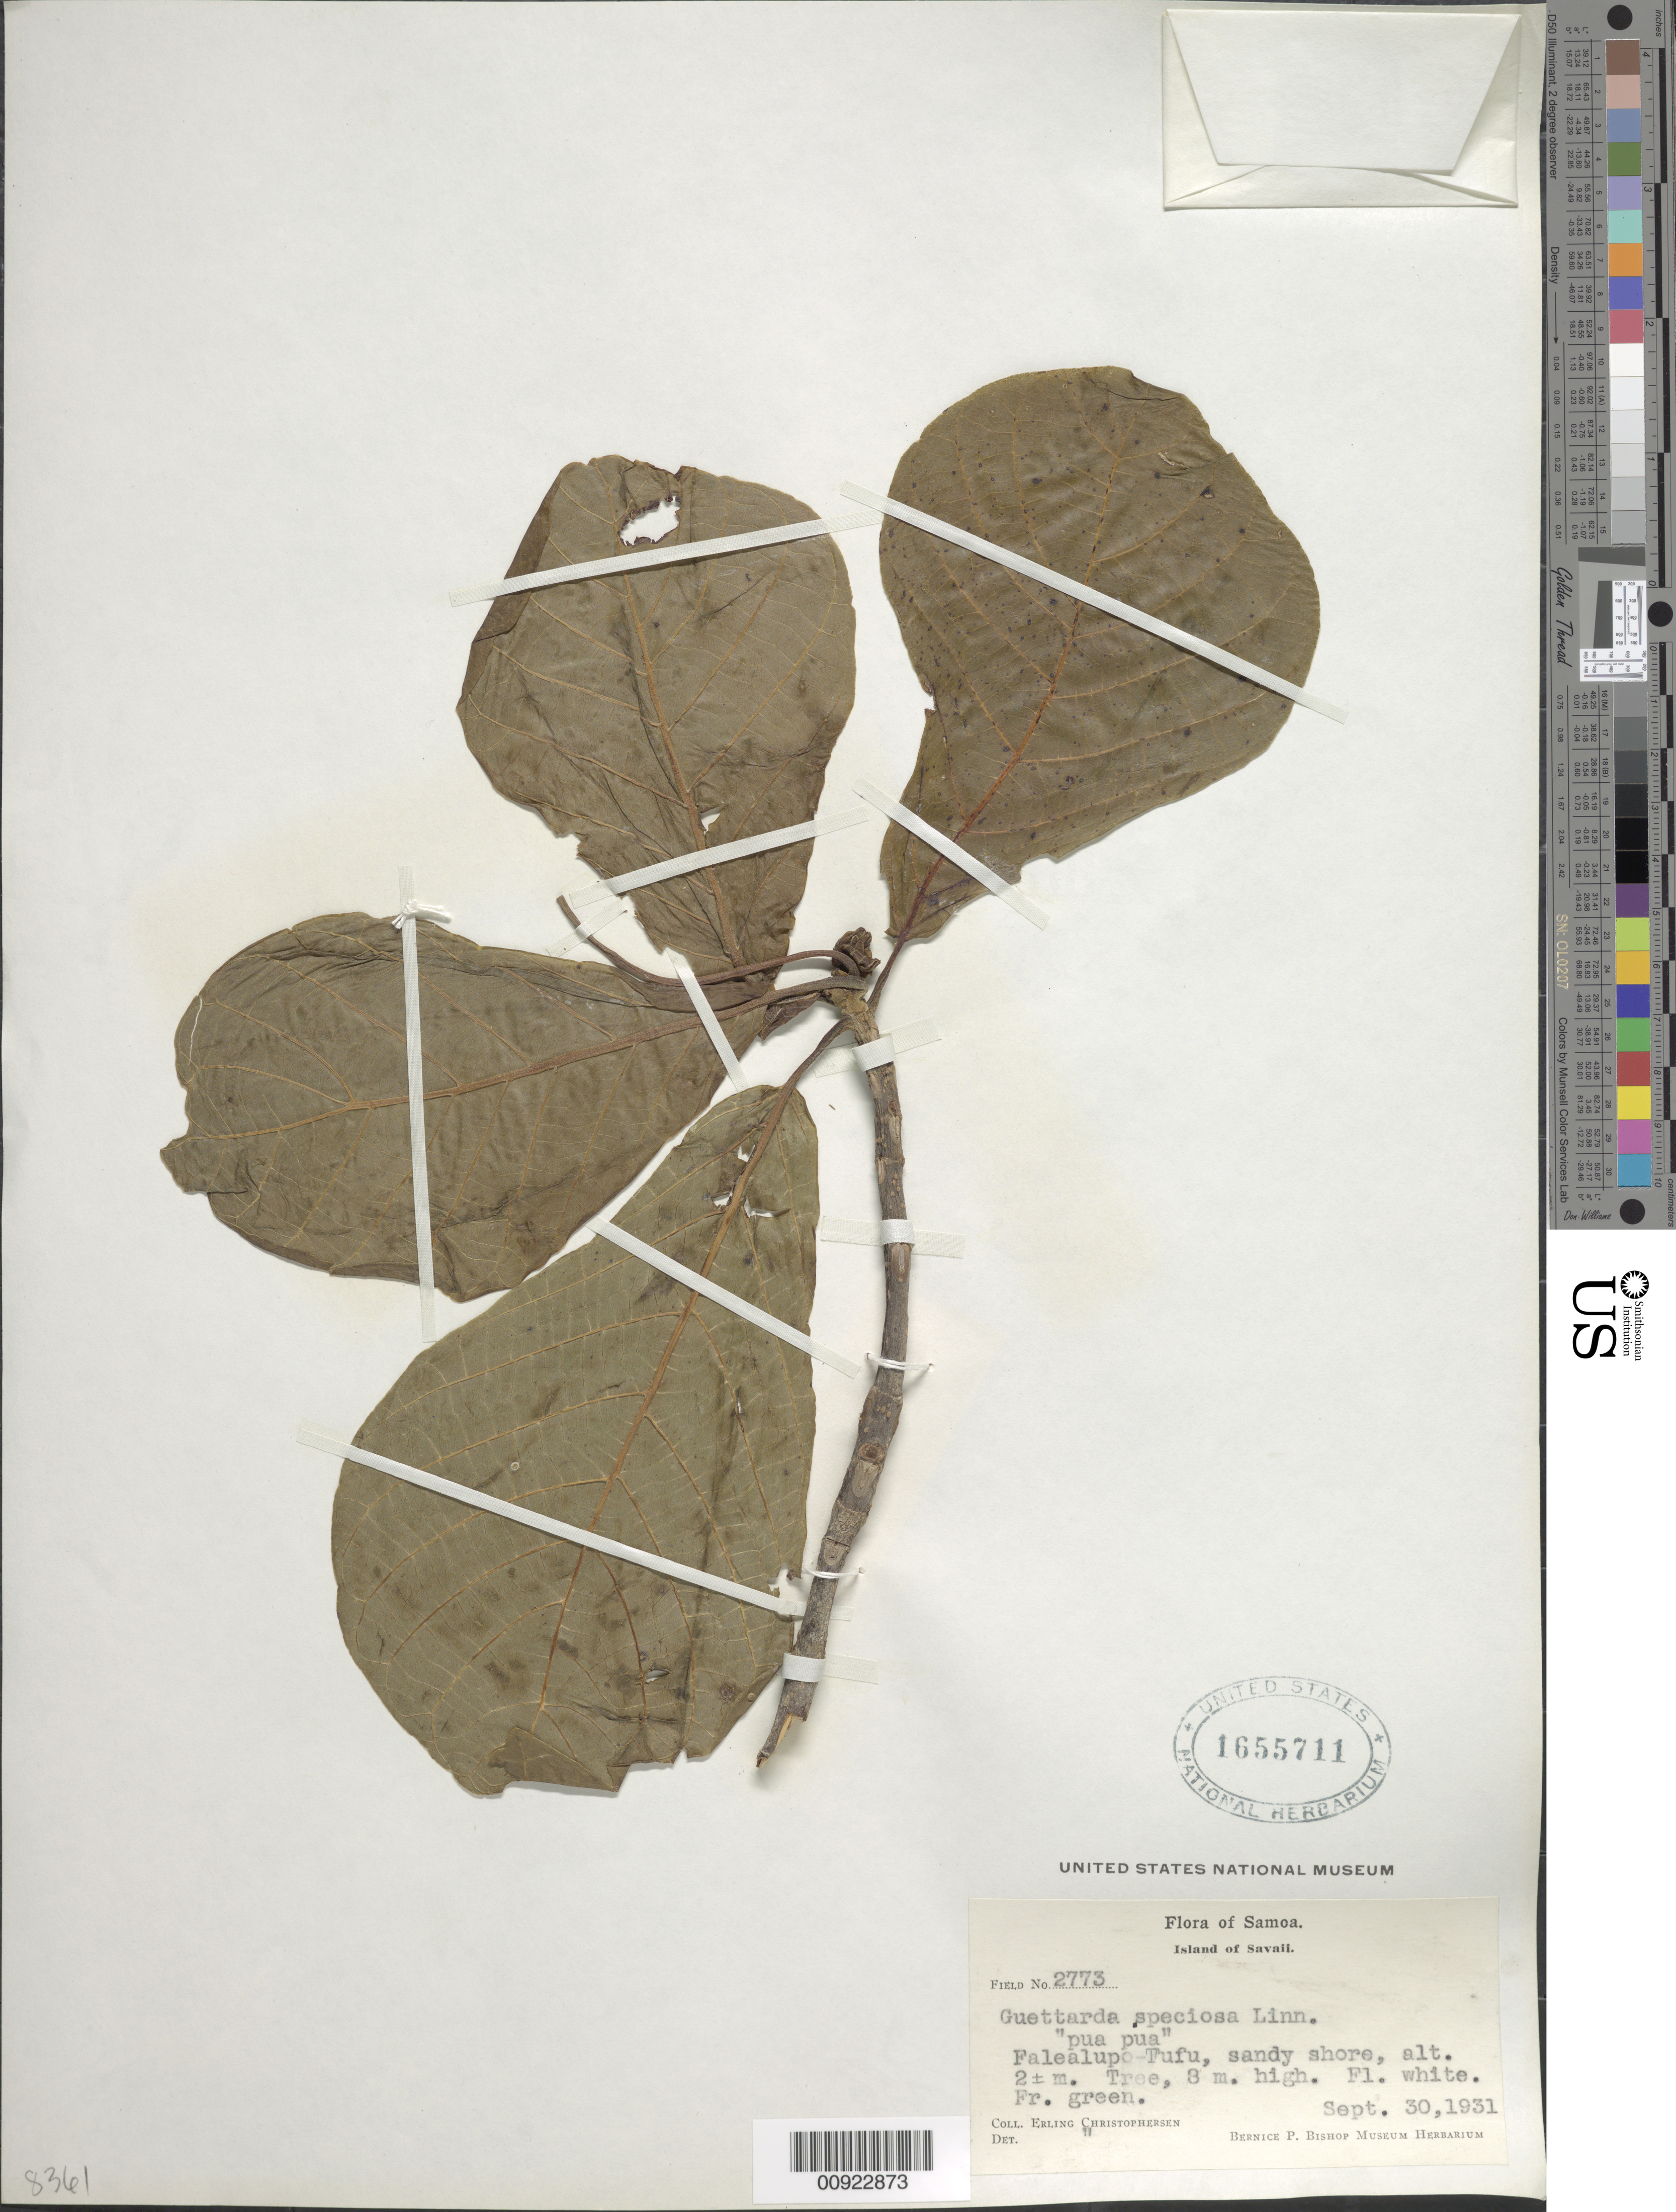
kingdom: Plantae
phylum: Tracheophyta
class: Magnoliopsida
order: Gentianales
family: Rubiaceae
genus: Guettarda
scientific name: Guettarda speciosa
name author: L.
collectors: E. Christophersen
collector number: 2773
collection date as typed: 30 Sep 1931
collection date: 1931-09-30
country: Samoa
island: Savai'i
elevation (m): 2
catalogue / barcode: US 1655711